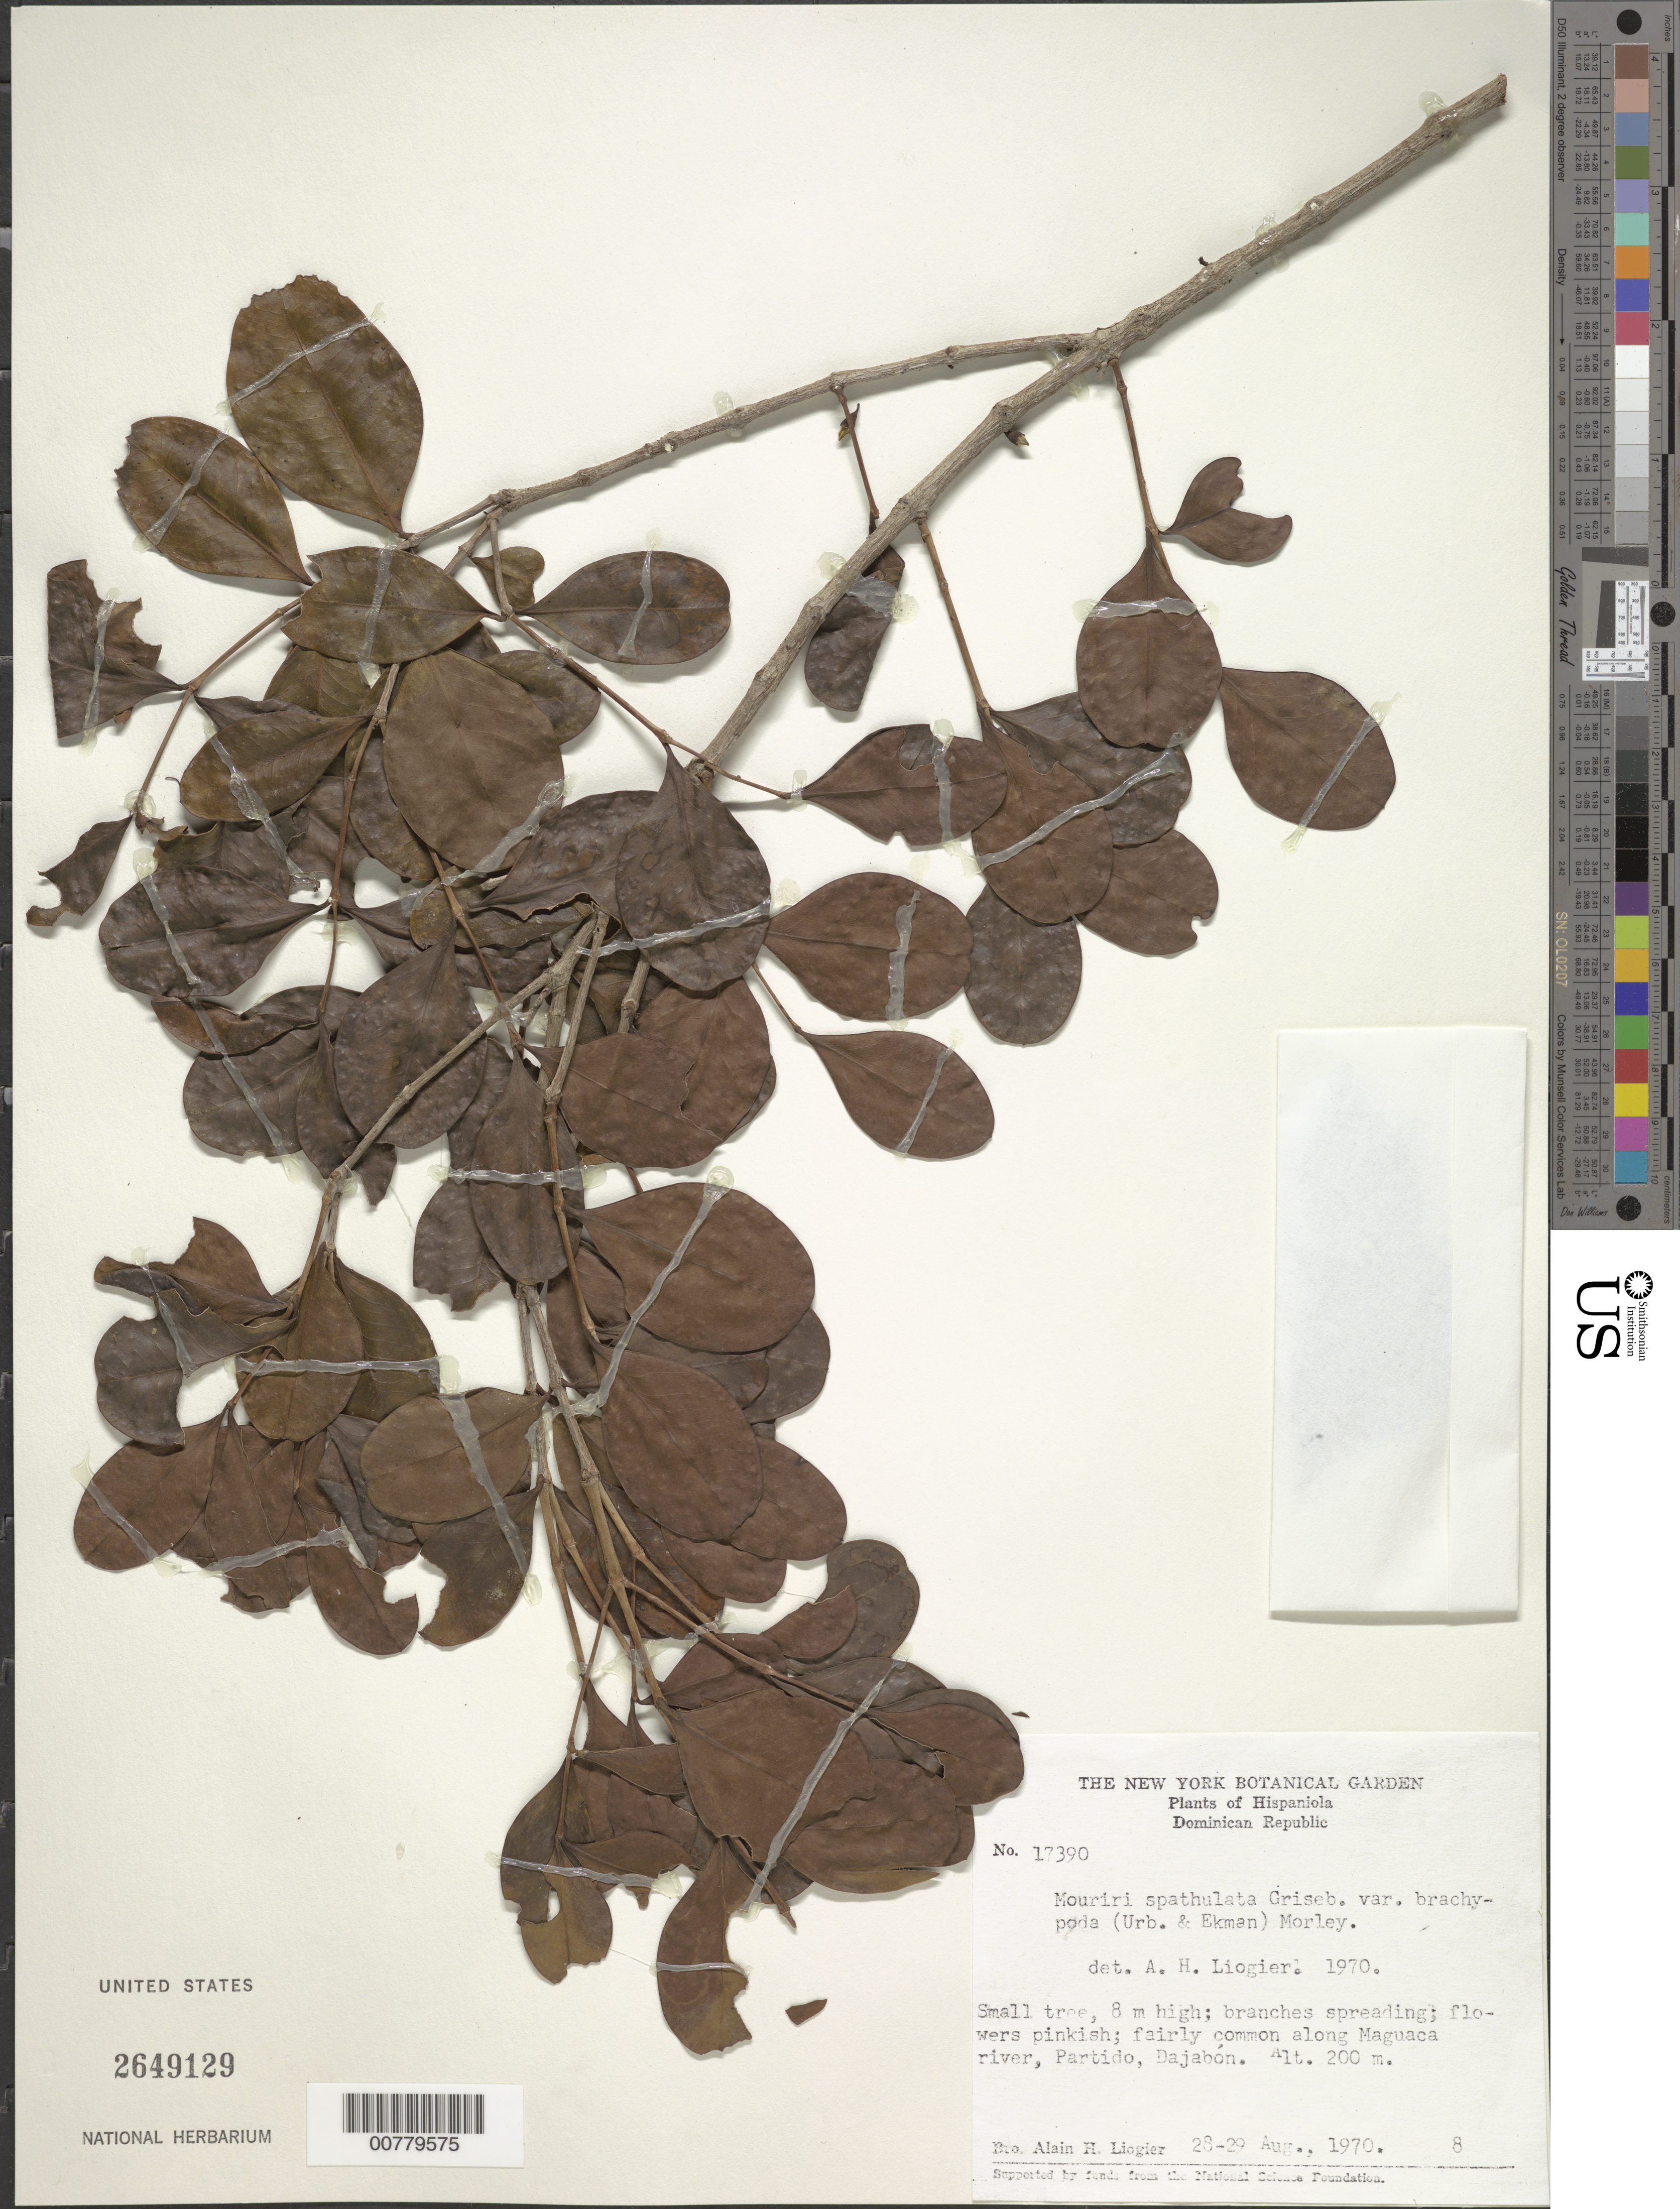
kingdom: Plantae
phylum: Tracheophyta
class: Magnoliopsida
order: Myrtales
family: Melastomataceae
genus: Mouriri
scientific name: Mouriri spathulata var. brachypoda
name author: (Urb. & Ekman) Morley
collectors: A. H. Liogier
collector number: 17390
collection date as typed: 28 Aug 1970 to 29 Aug 1970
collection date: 1970-08-28/1970-08-29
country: Dominican Republic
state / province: Dajabon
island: Hispaniola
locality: Partido, along Maguaca River.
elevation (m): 200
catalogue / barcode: US 2649129